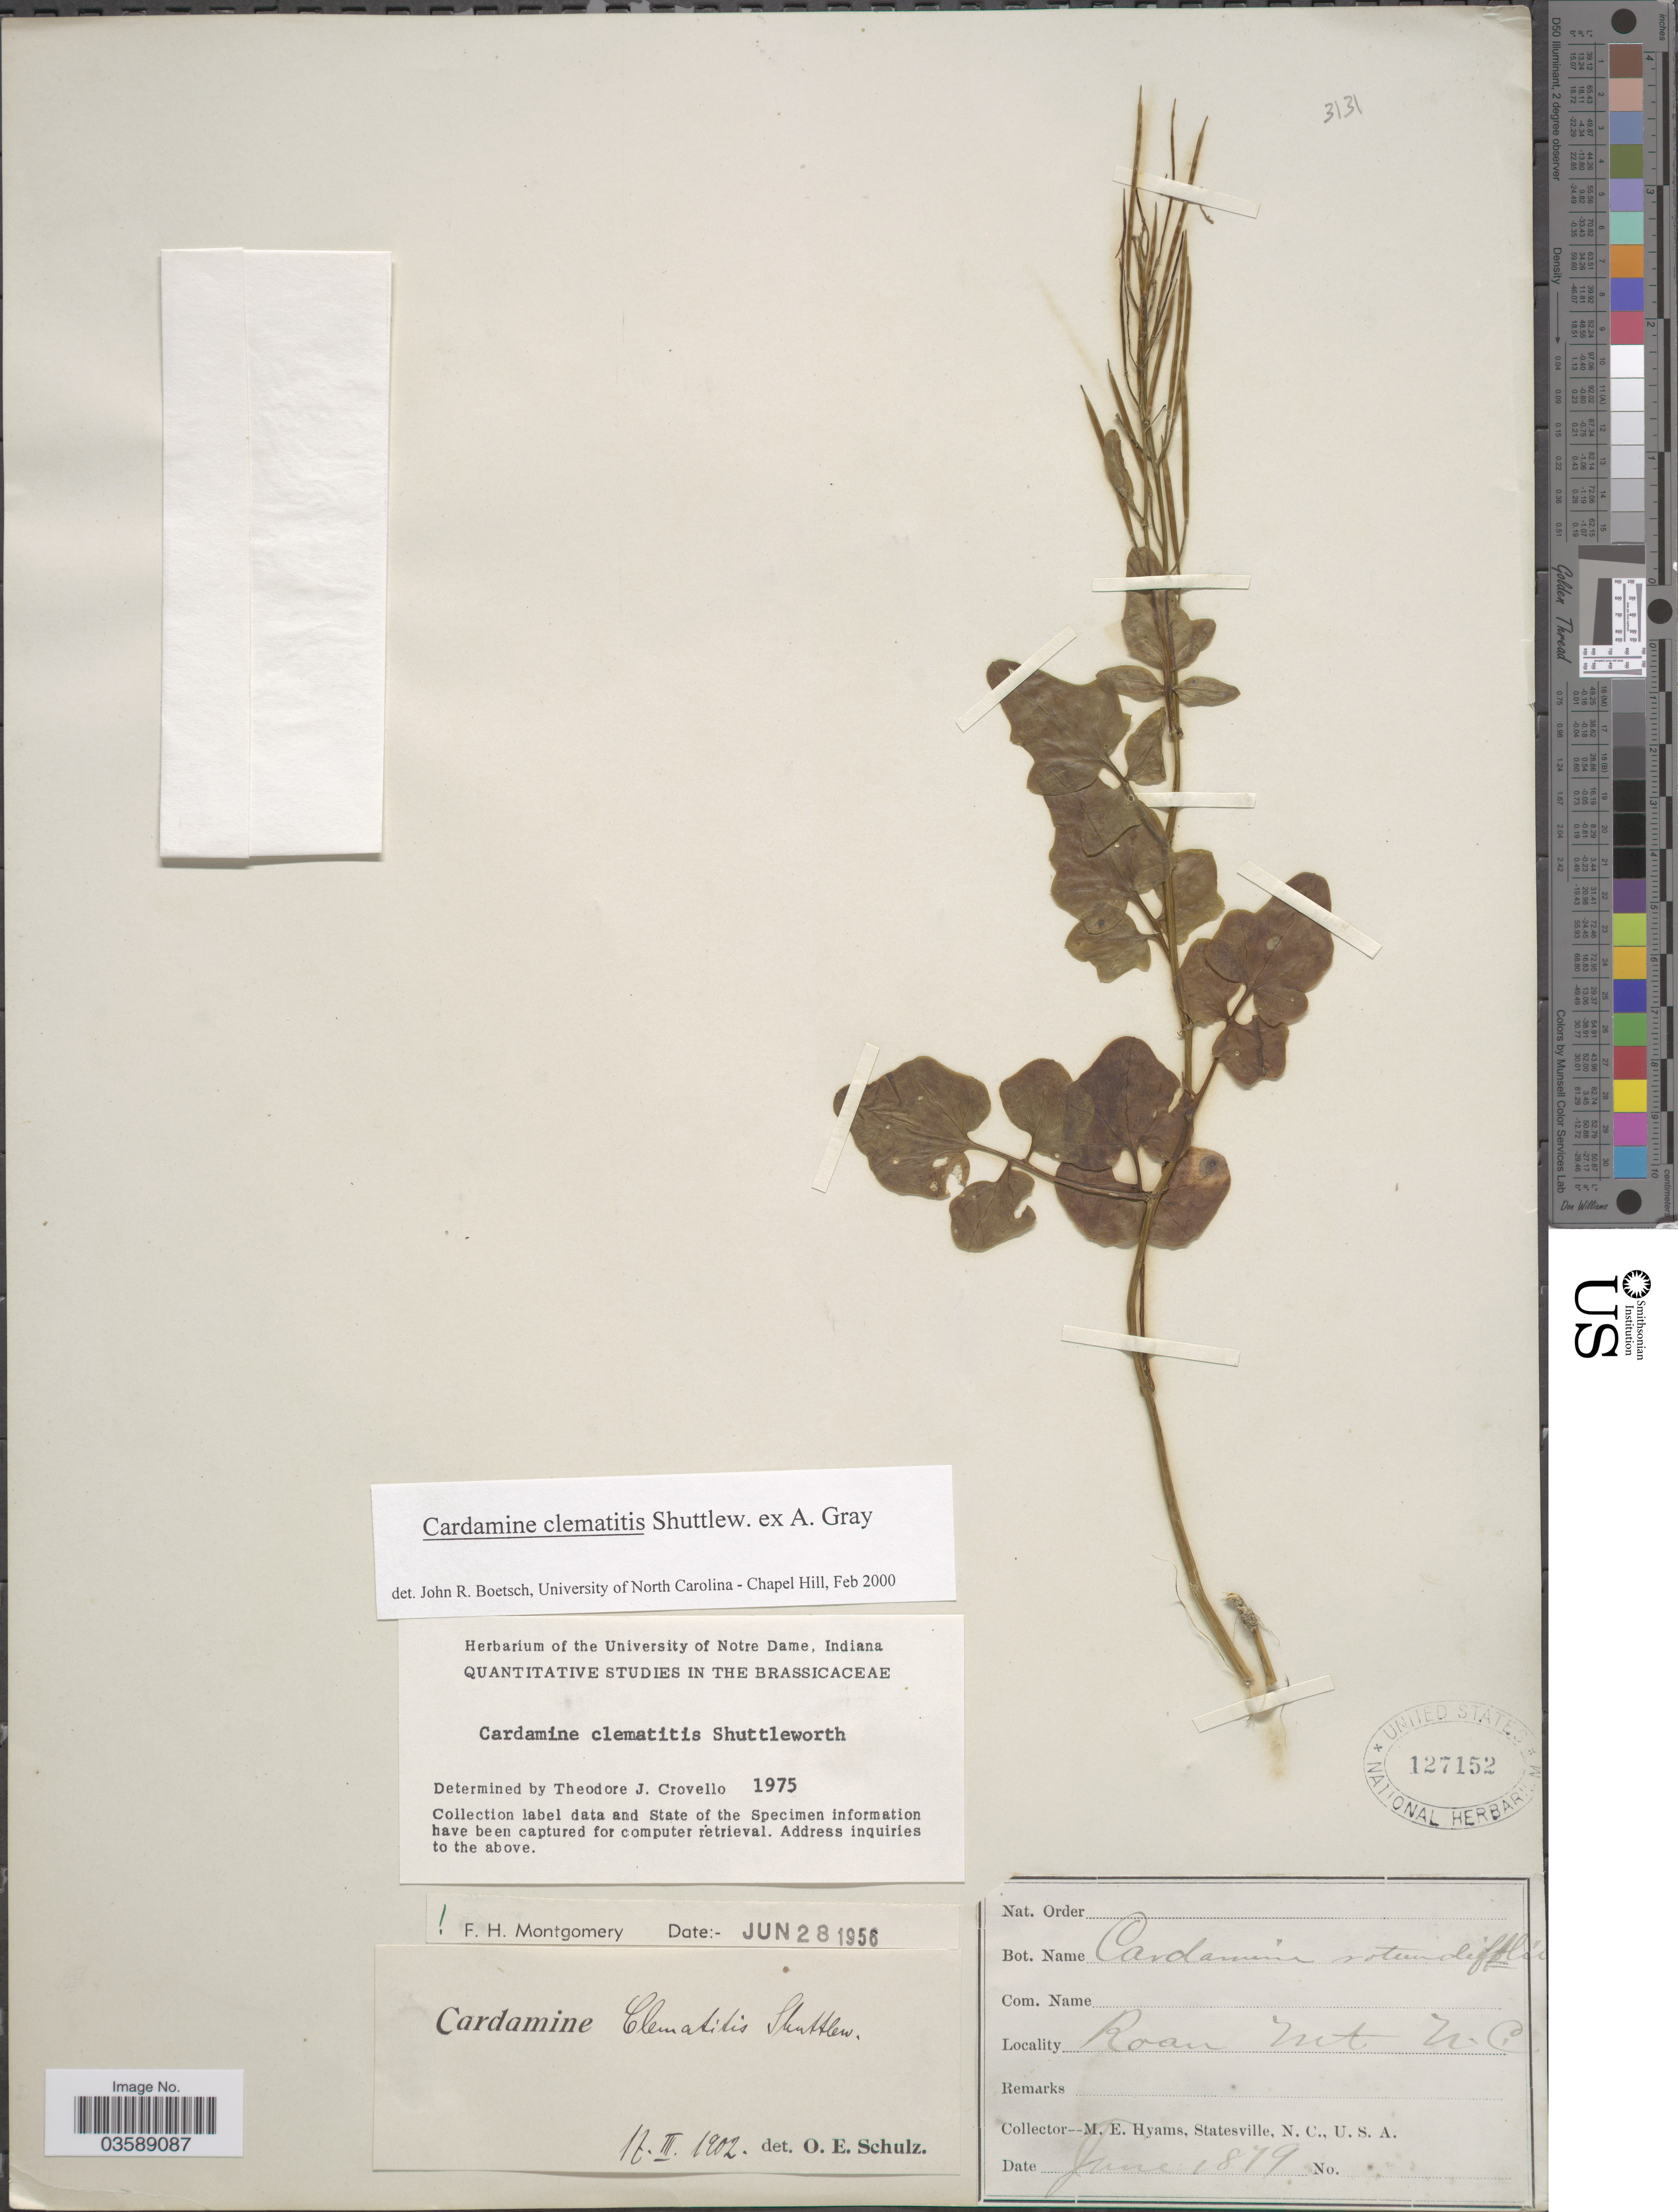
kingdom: Plantae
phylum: Tracheophyta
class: Magnoliopsida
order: Brassicales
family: Brassicaceae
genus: Cardamine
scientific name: Cardamine clematitis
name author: Shuttlew. ex S. Watson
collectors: M. E. Hyams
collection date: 1879-06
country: United States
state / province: North Carolina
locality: Roan Mt.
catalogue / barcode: US 127152